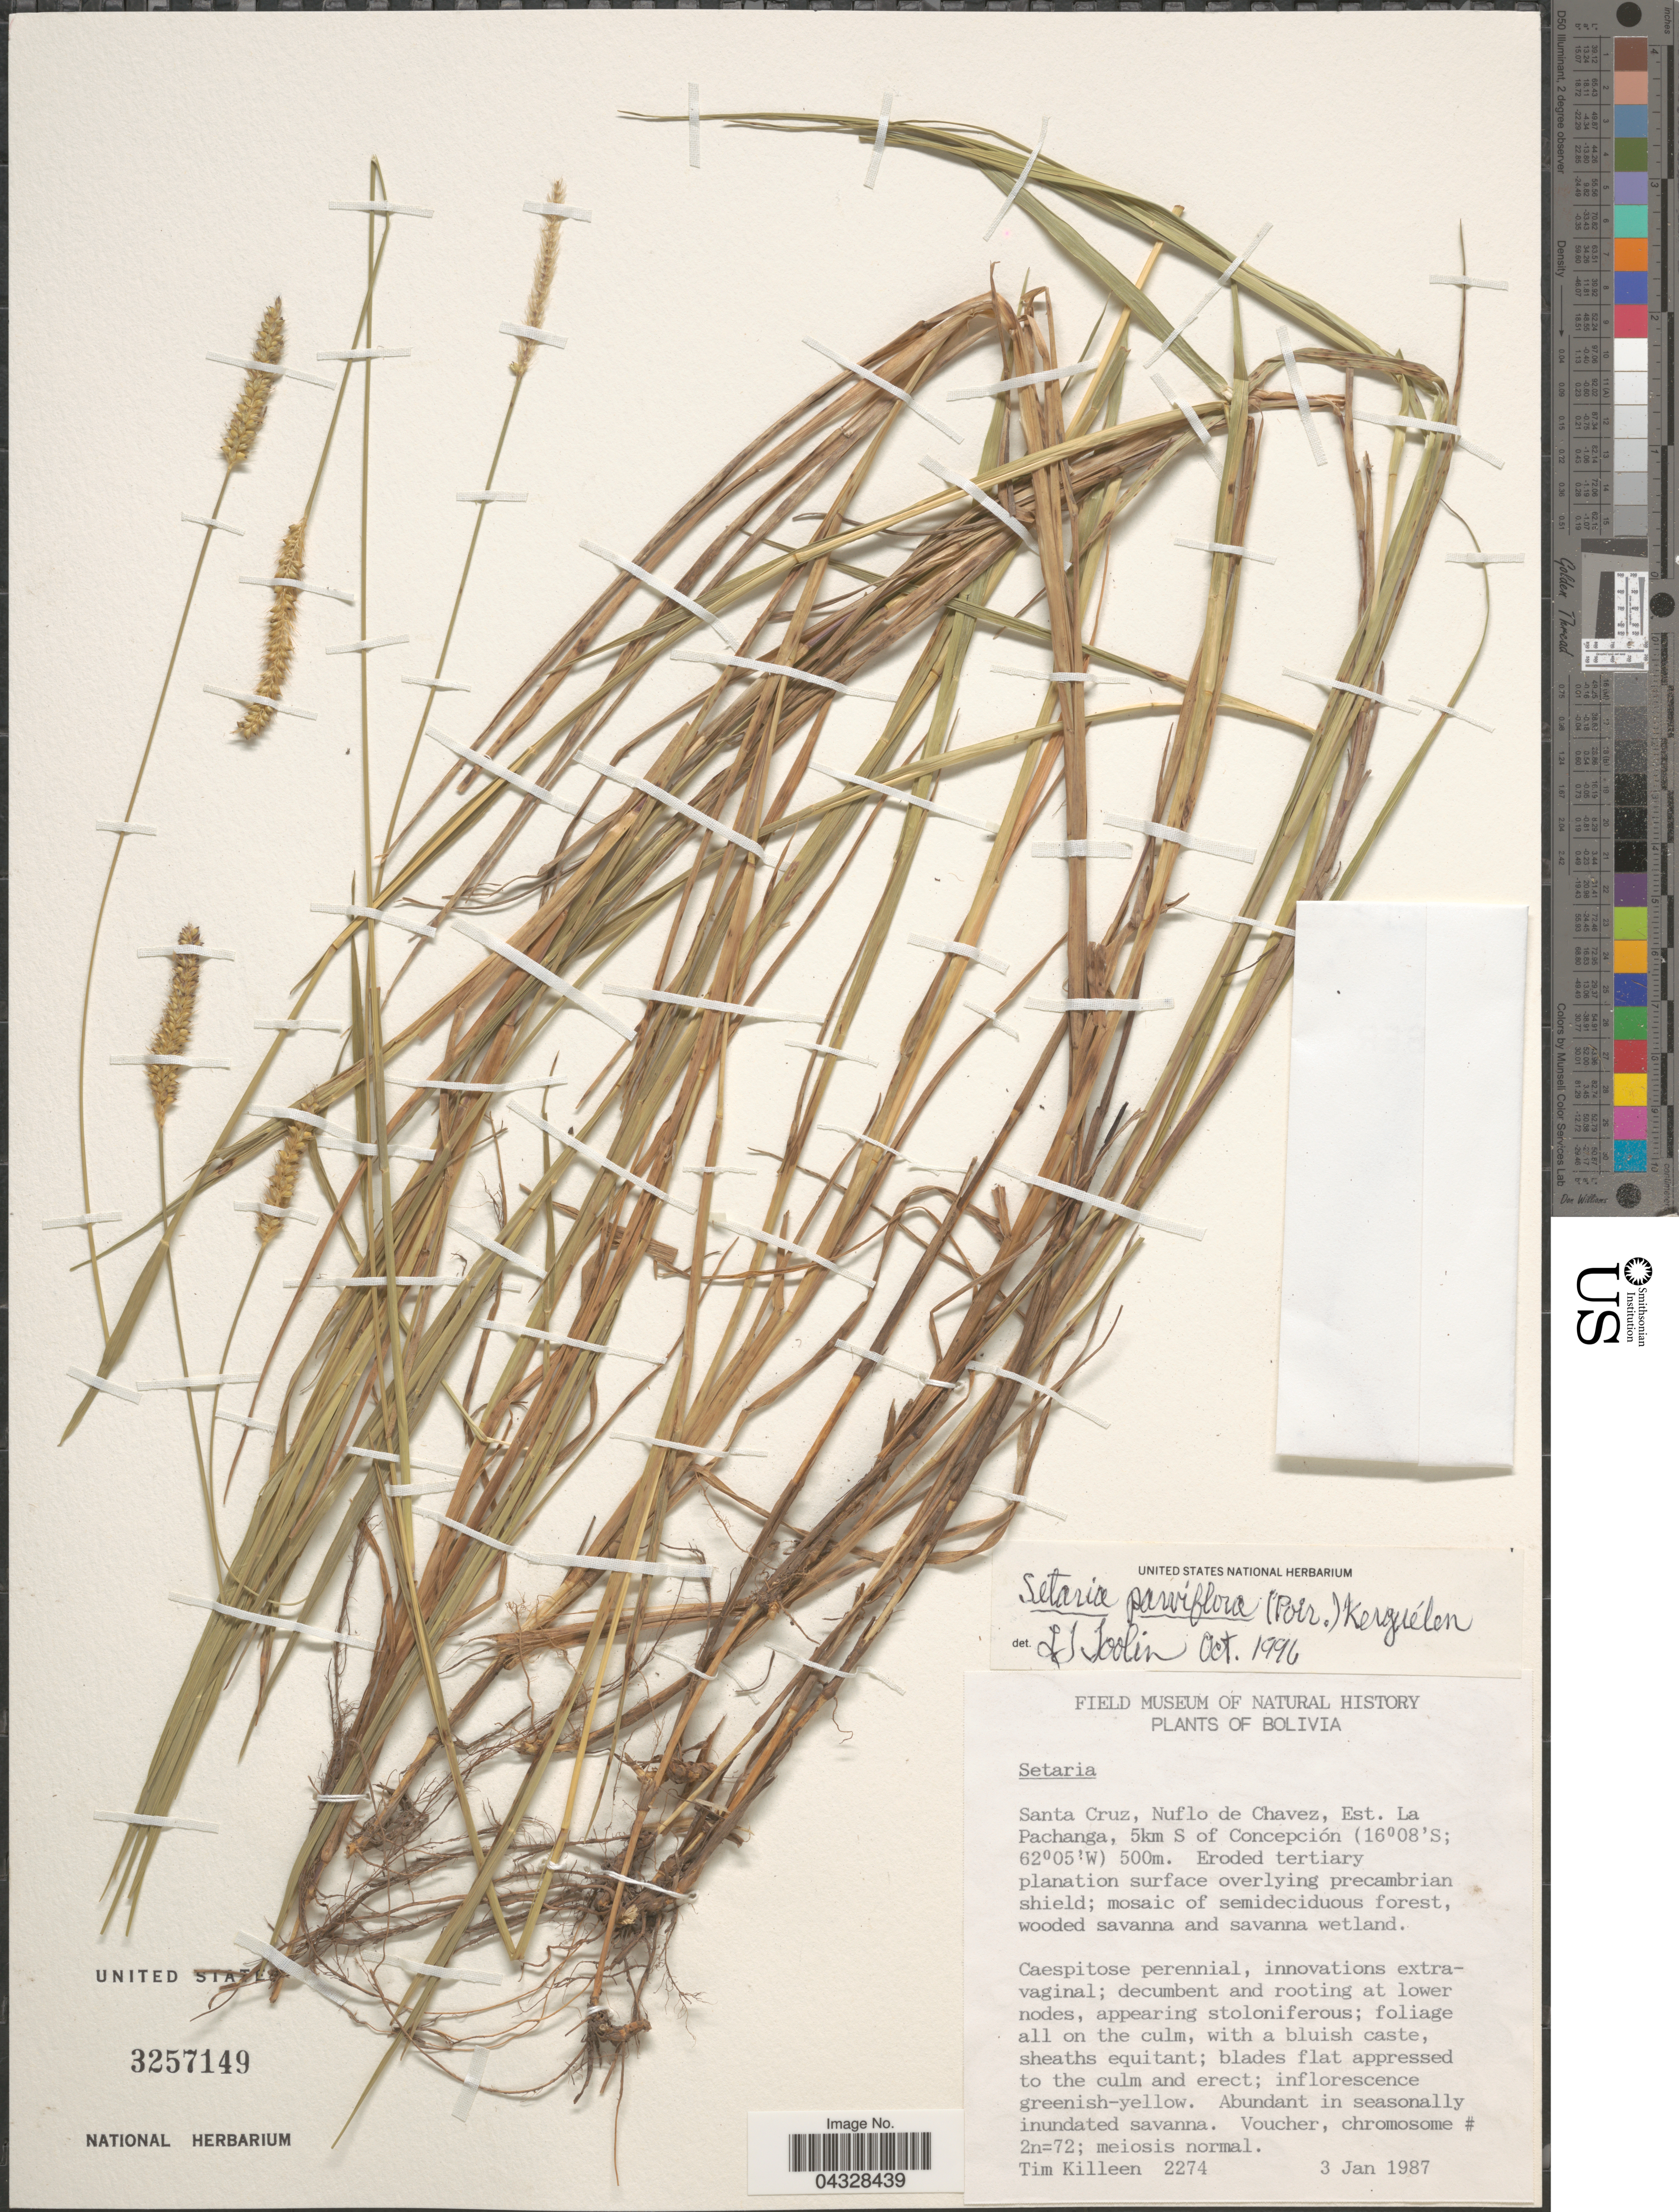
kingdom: Plantae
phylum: Tracheophyta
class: Liliopsida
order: Poales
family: Poaceae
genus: Setaria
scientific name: Setaria parviflora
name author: (Poir.) Kerguélen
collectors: T. J. Killeen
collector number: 2274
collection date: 1987-01-03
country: Bolivia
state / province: Santa Cruz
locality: Nuflo de Chavez, Est. La Pachanga, 5km S of Concepción.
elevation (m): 500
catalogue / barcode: US 3257149